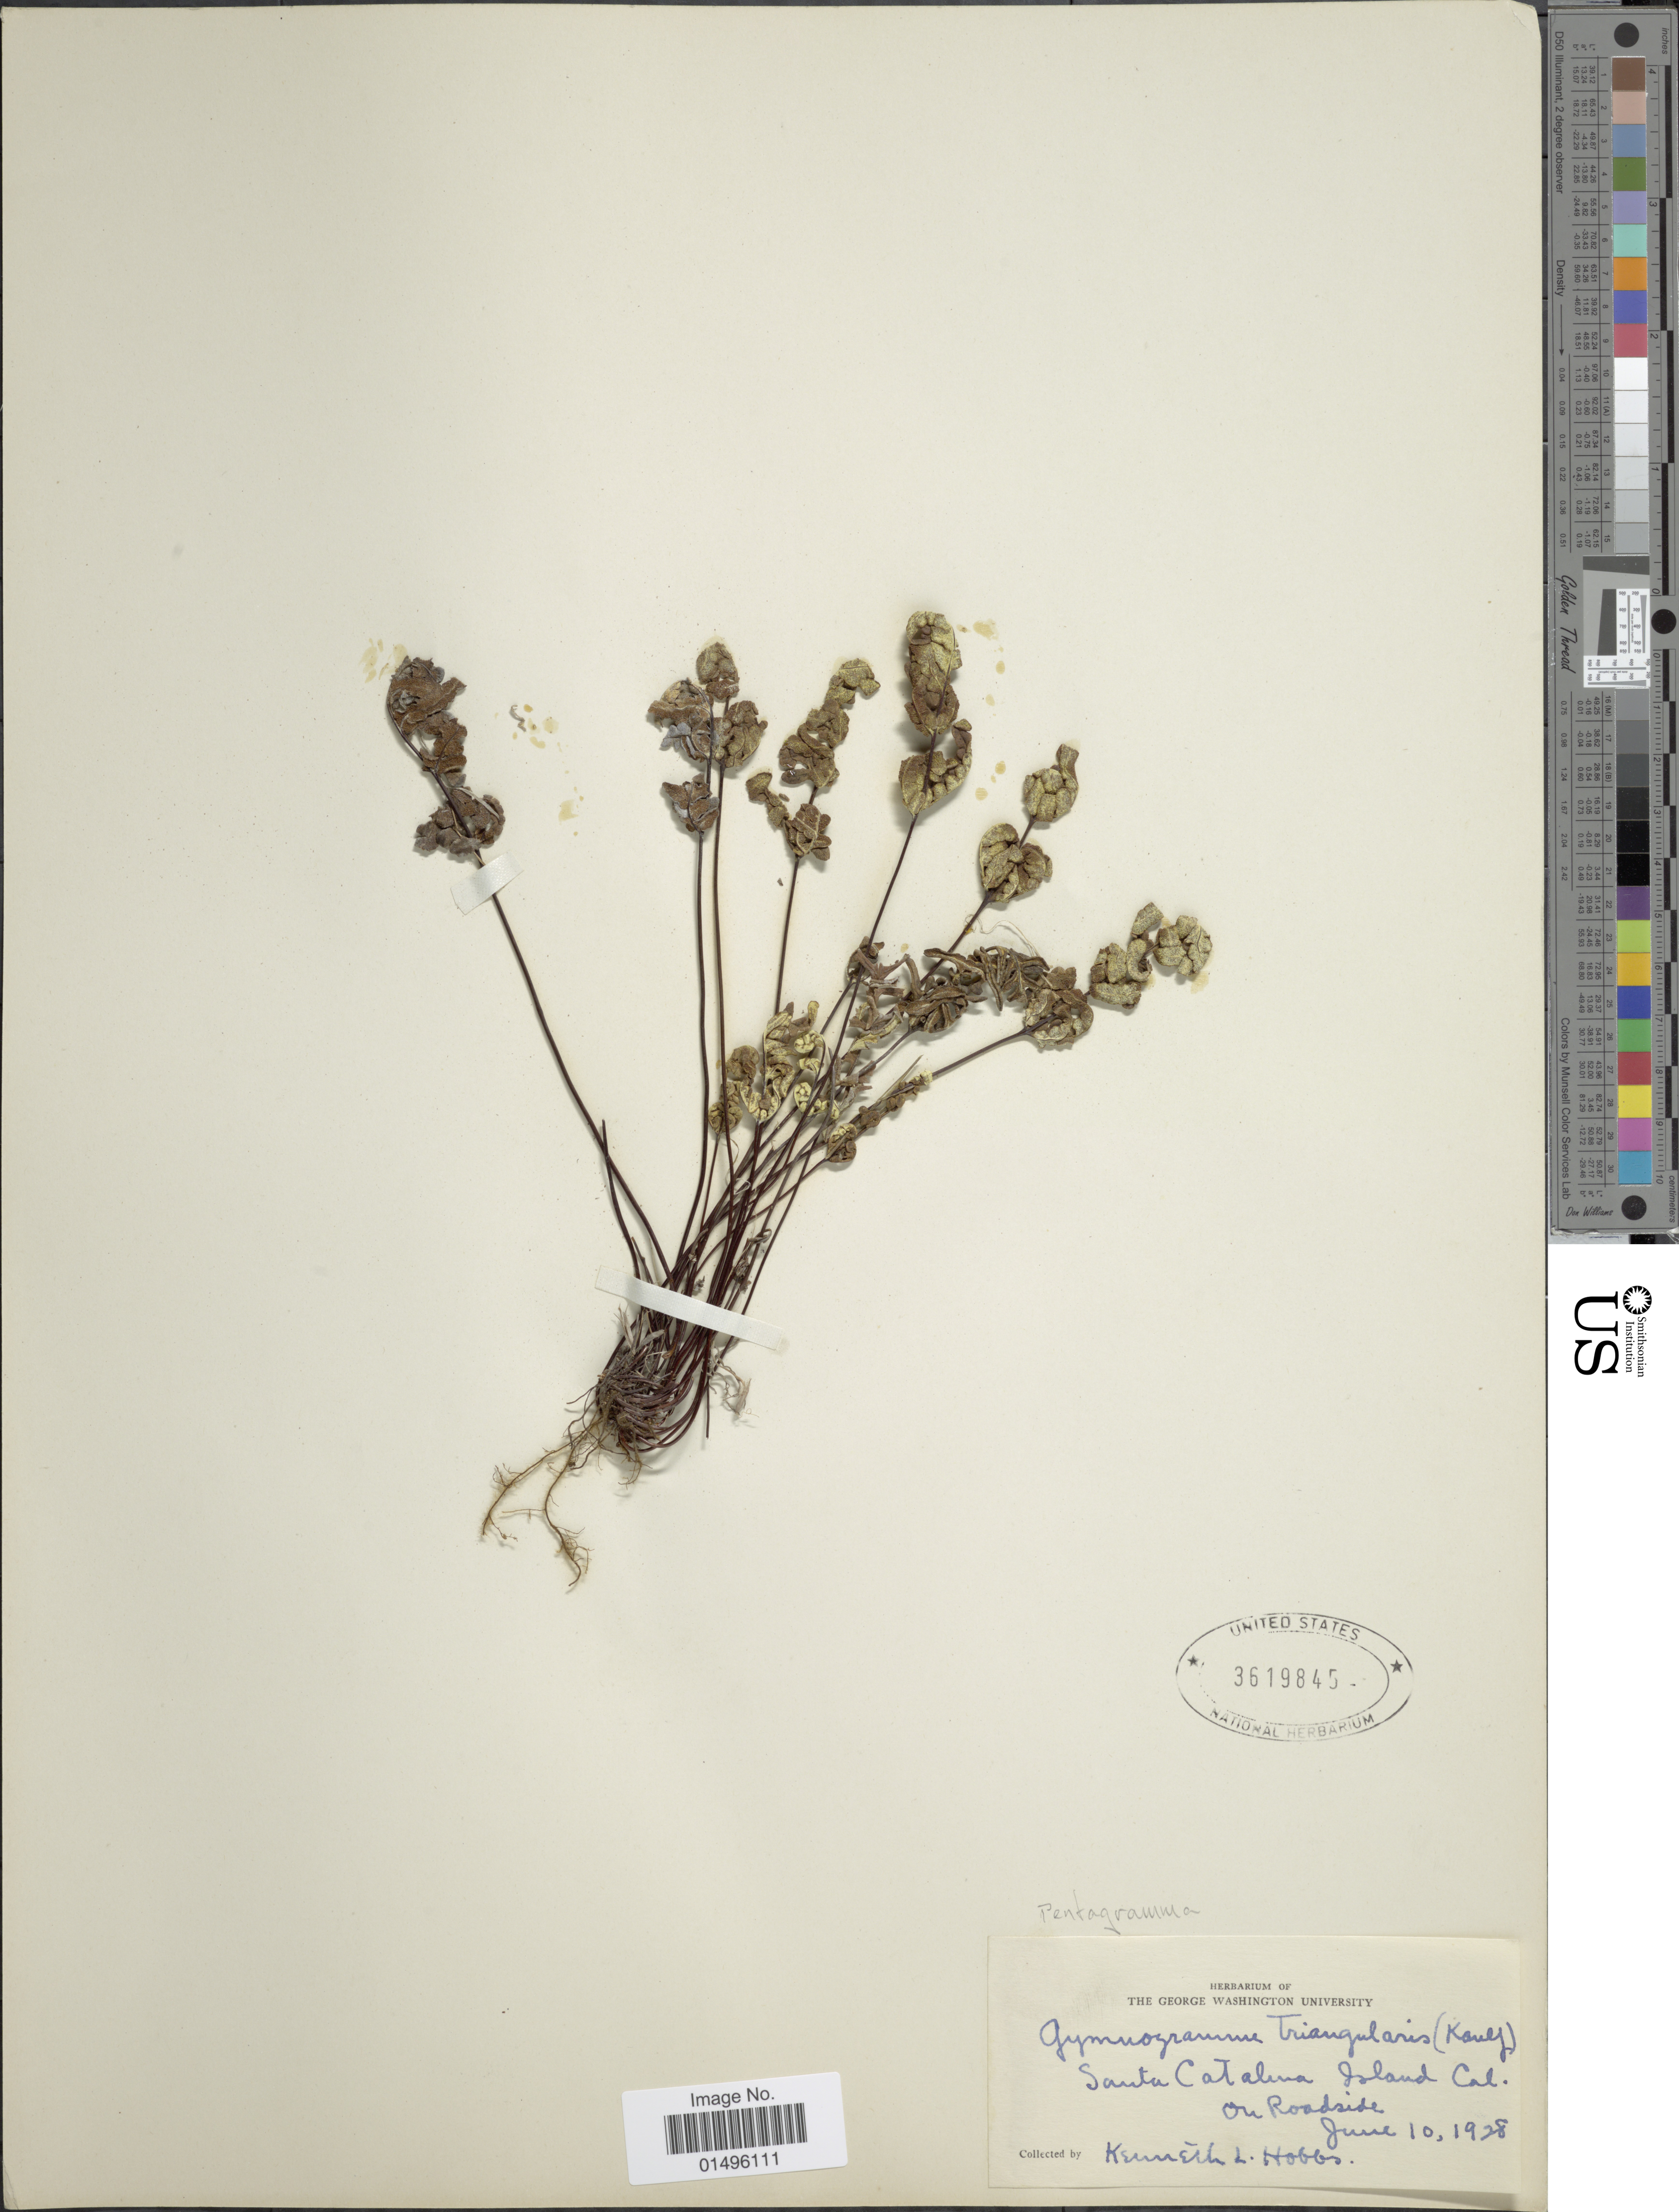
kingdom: Plantae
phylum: Tracheophyta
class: Polypodiopsida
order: Polypodiales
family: Pteridaceae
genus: Pentagramma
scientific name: Pentagramma triangularis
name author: (Kaulf.) Yatsk. et al.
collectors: K. Hobbs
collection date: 1928-06-10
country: United States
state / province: California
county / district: Los Angeles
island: Santa Catalina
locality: California, Santa Catalina Island, on roadside.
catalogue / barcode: US 3619845